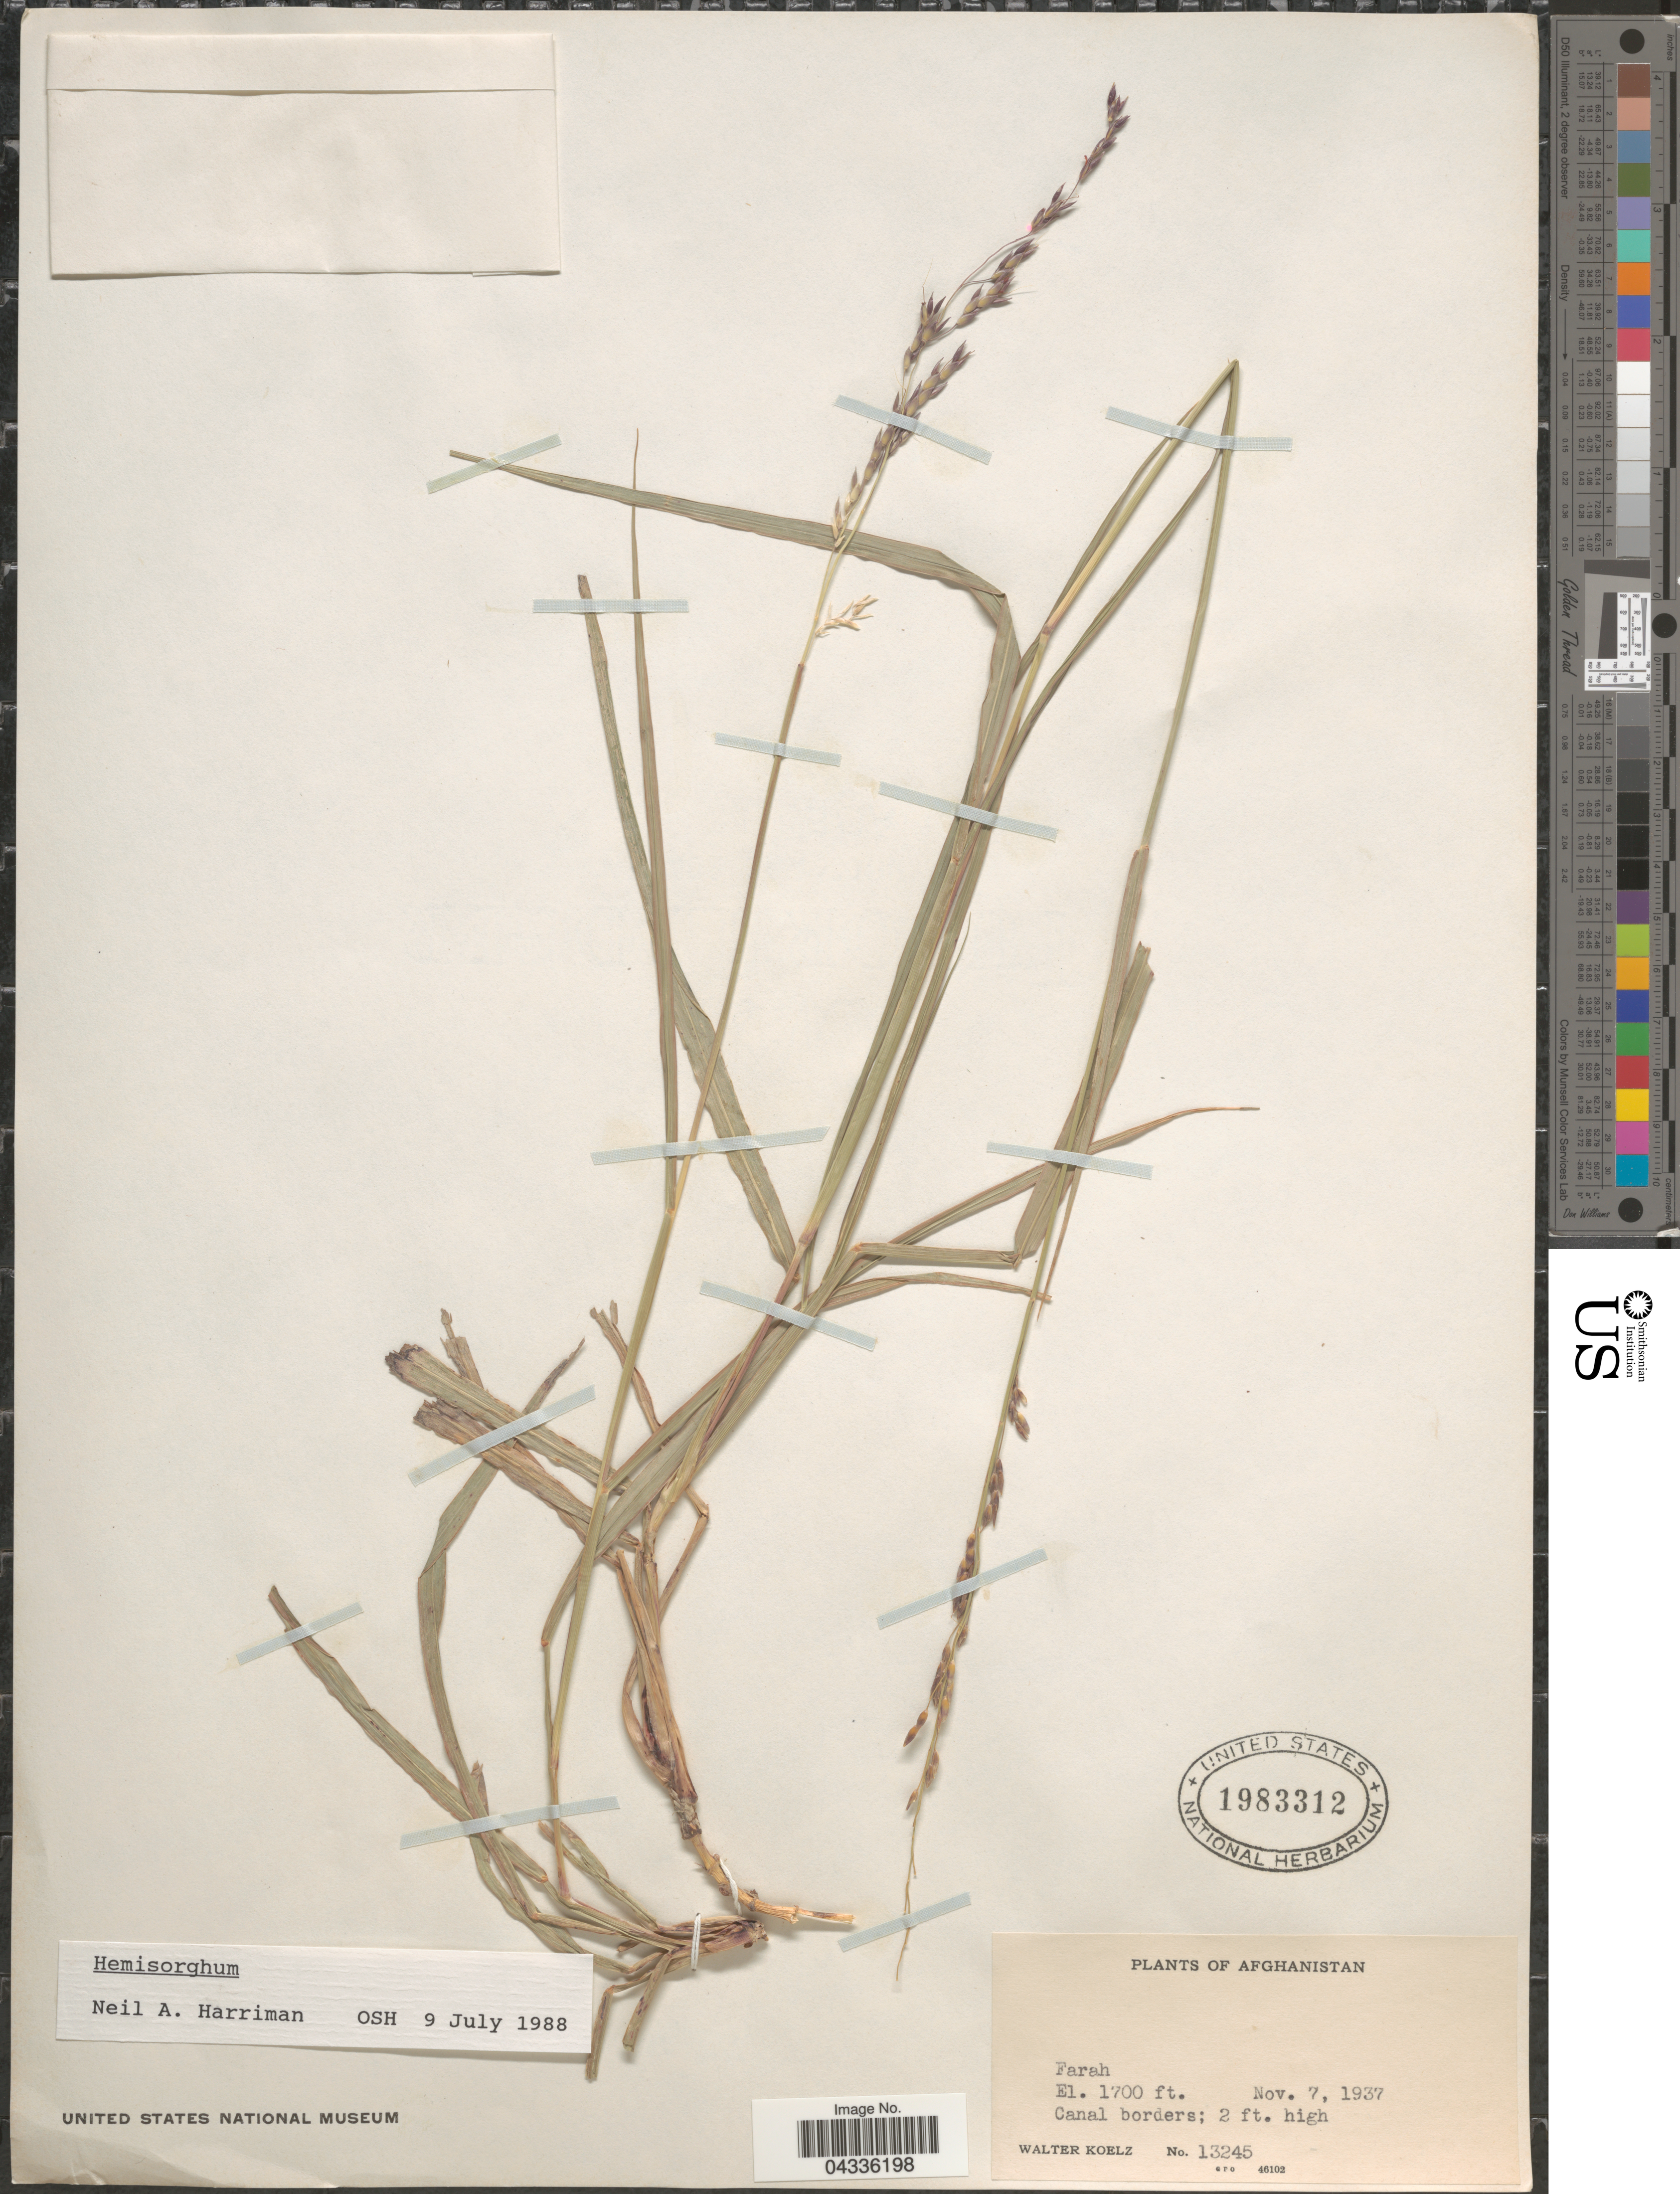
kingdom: Plantae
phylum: Tracheophyta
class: Liliopsida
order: Poales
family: Poaceae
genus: Hemisorghum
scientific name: Hemisorghum sp.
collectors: W. N. Koelz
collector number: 13245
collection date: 1937-04-07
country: Afghanistan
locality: Farah. Canal borders.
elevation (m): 518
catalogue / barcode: US 1983312